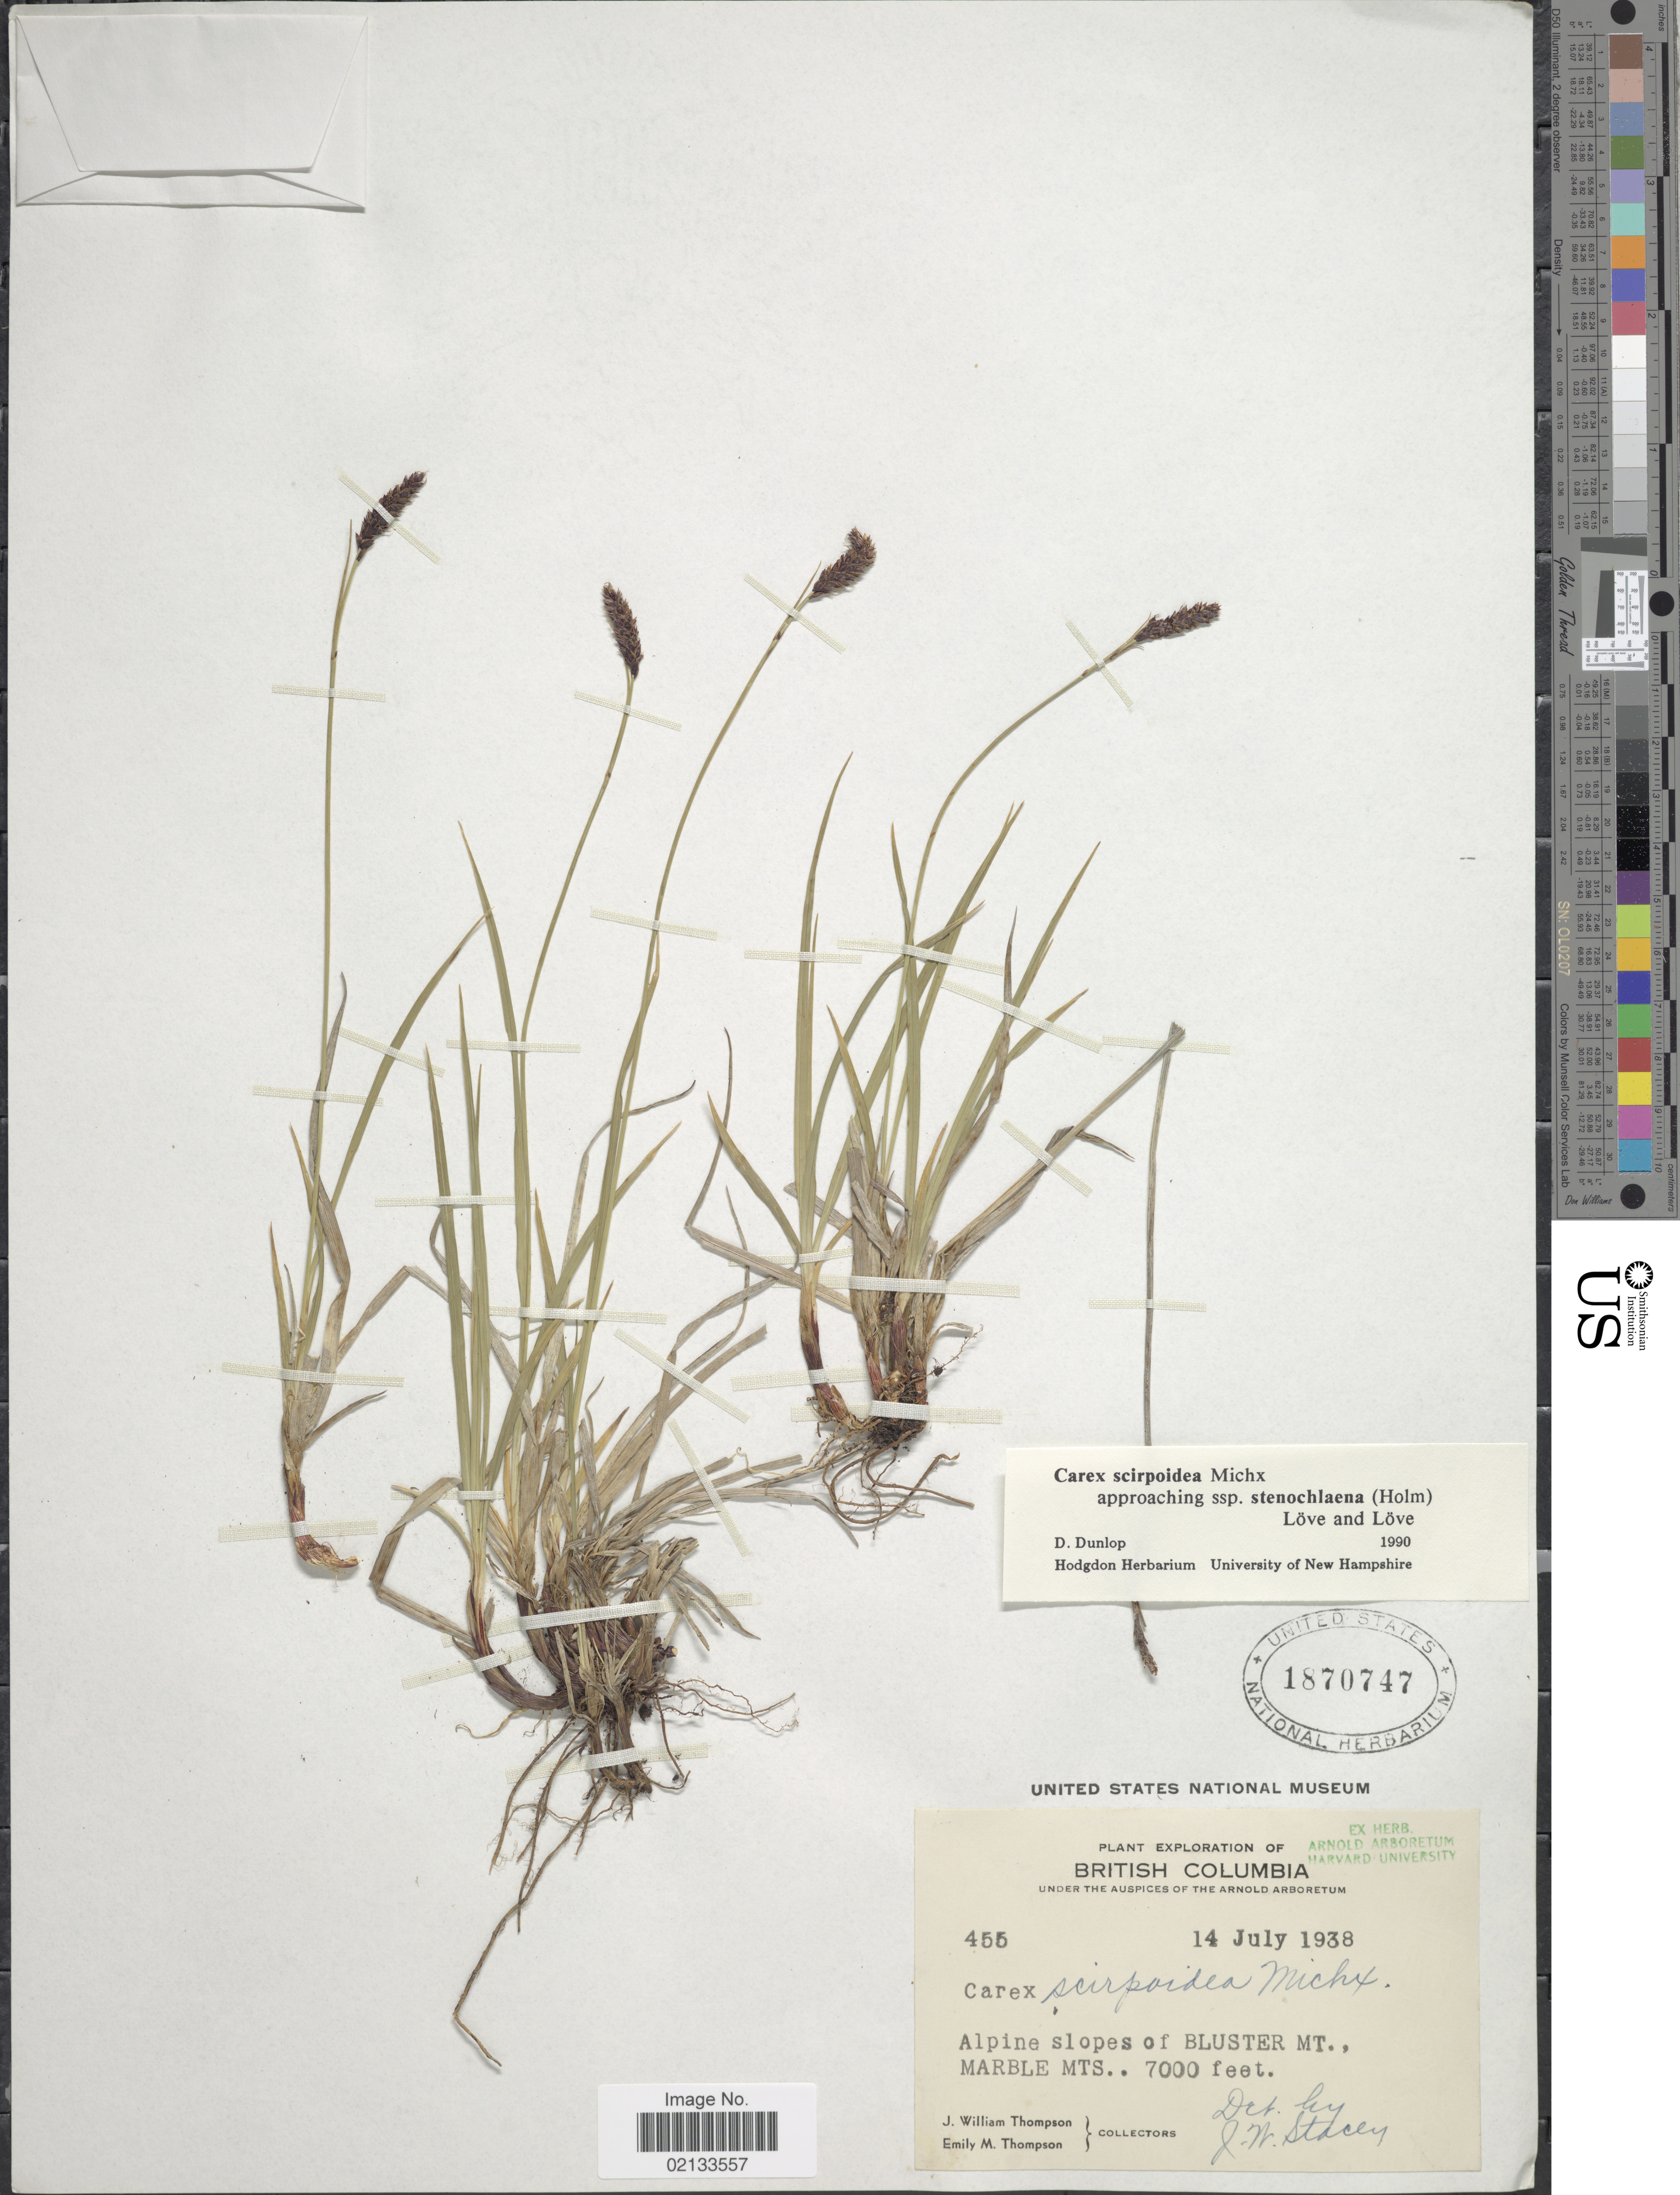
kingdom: Plantae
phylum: Tracheophyta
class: Liliopsida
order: Poales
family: Cyperaceae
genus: Carex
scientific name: Carex scirpoidea subsp. stenochloena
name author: (Holm) Á. Löve & D. Löve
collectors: J. W. Thompson & E. M. Thompson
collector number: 455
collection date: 1938-07-14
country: Canada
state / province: British Columbia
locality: Alpine slopes of Bluster Mt., Marble Mts.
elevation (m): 2134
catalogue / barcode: US 1870747